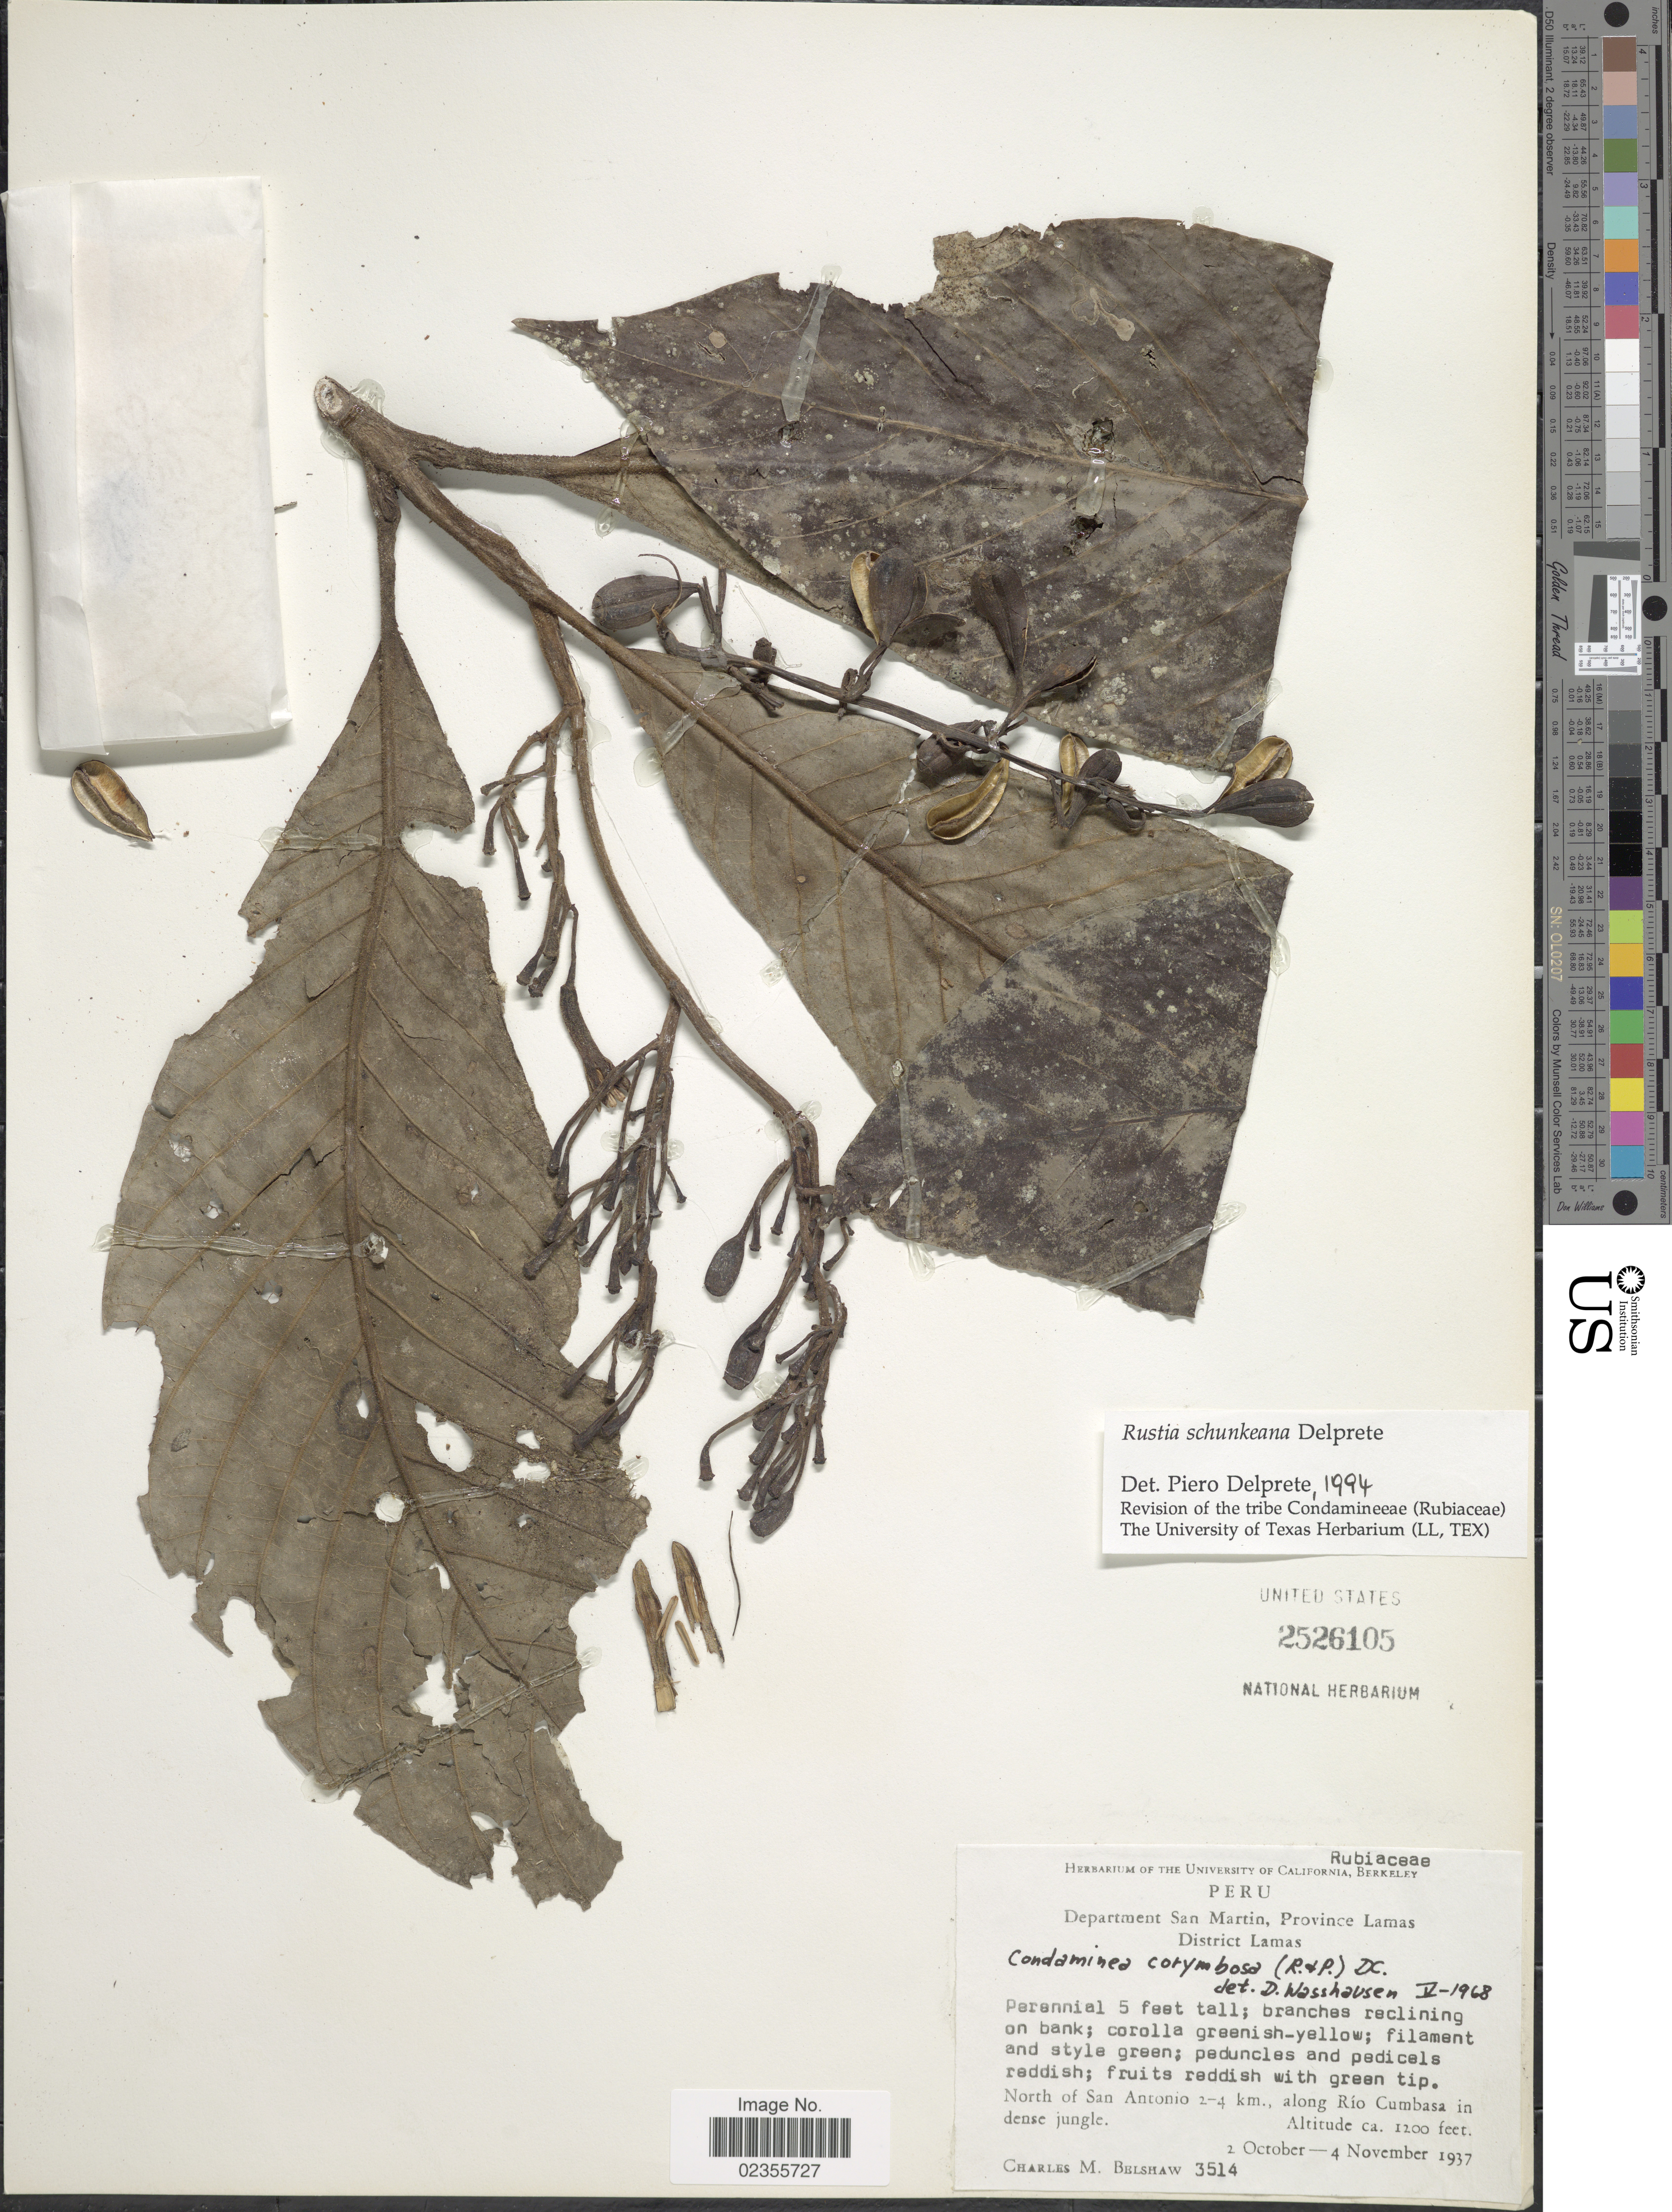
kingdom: Plantae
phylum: Tracheophyta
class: Magnoliopsida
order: Gentianales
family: Rubiaceae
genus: Rustia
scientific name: Rustia schunkeana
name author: Delprete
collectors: C. Shaw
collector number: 3514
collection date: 1937-10-02/1937-11-04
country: Peru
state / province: San Martín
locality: Province of Lamas, District Lamas, north of San Antonio 2-4 km., along Rio Cumbasa in dense jungle.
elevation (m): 366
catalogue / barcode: US 2526105